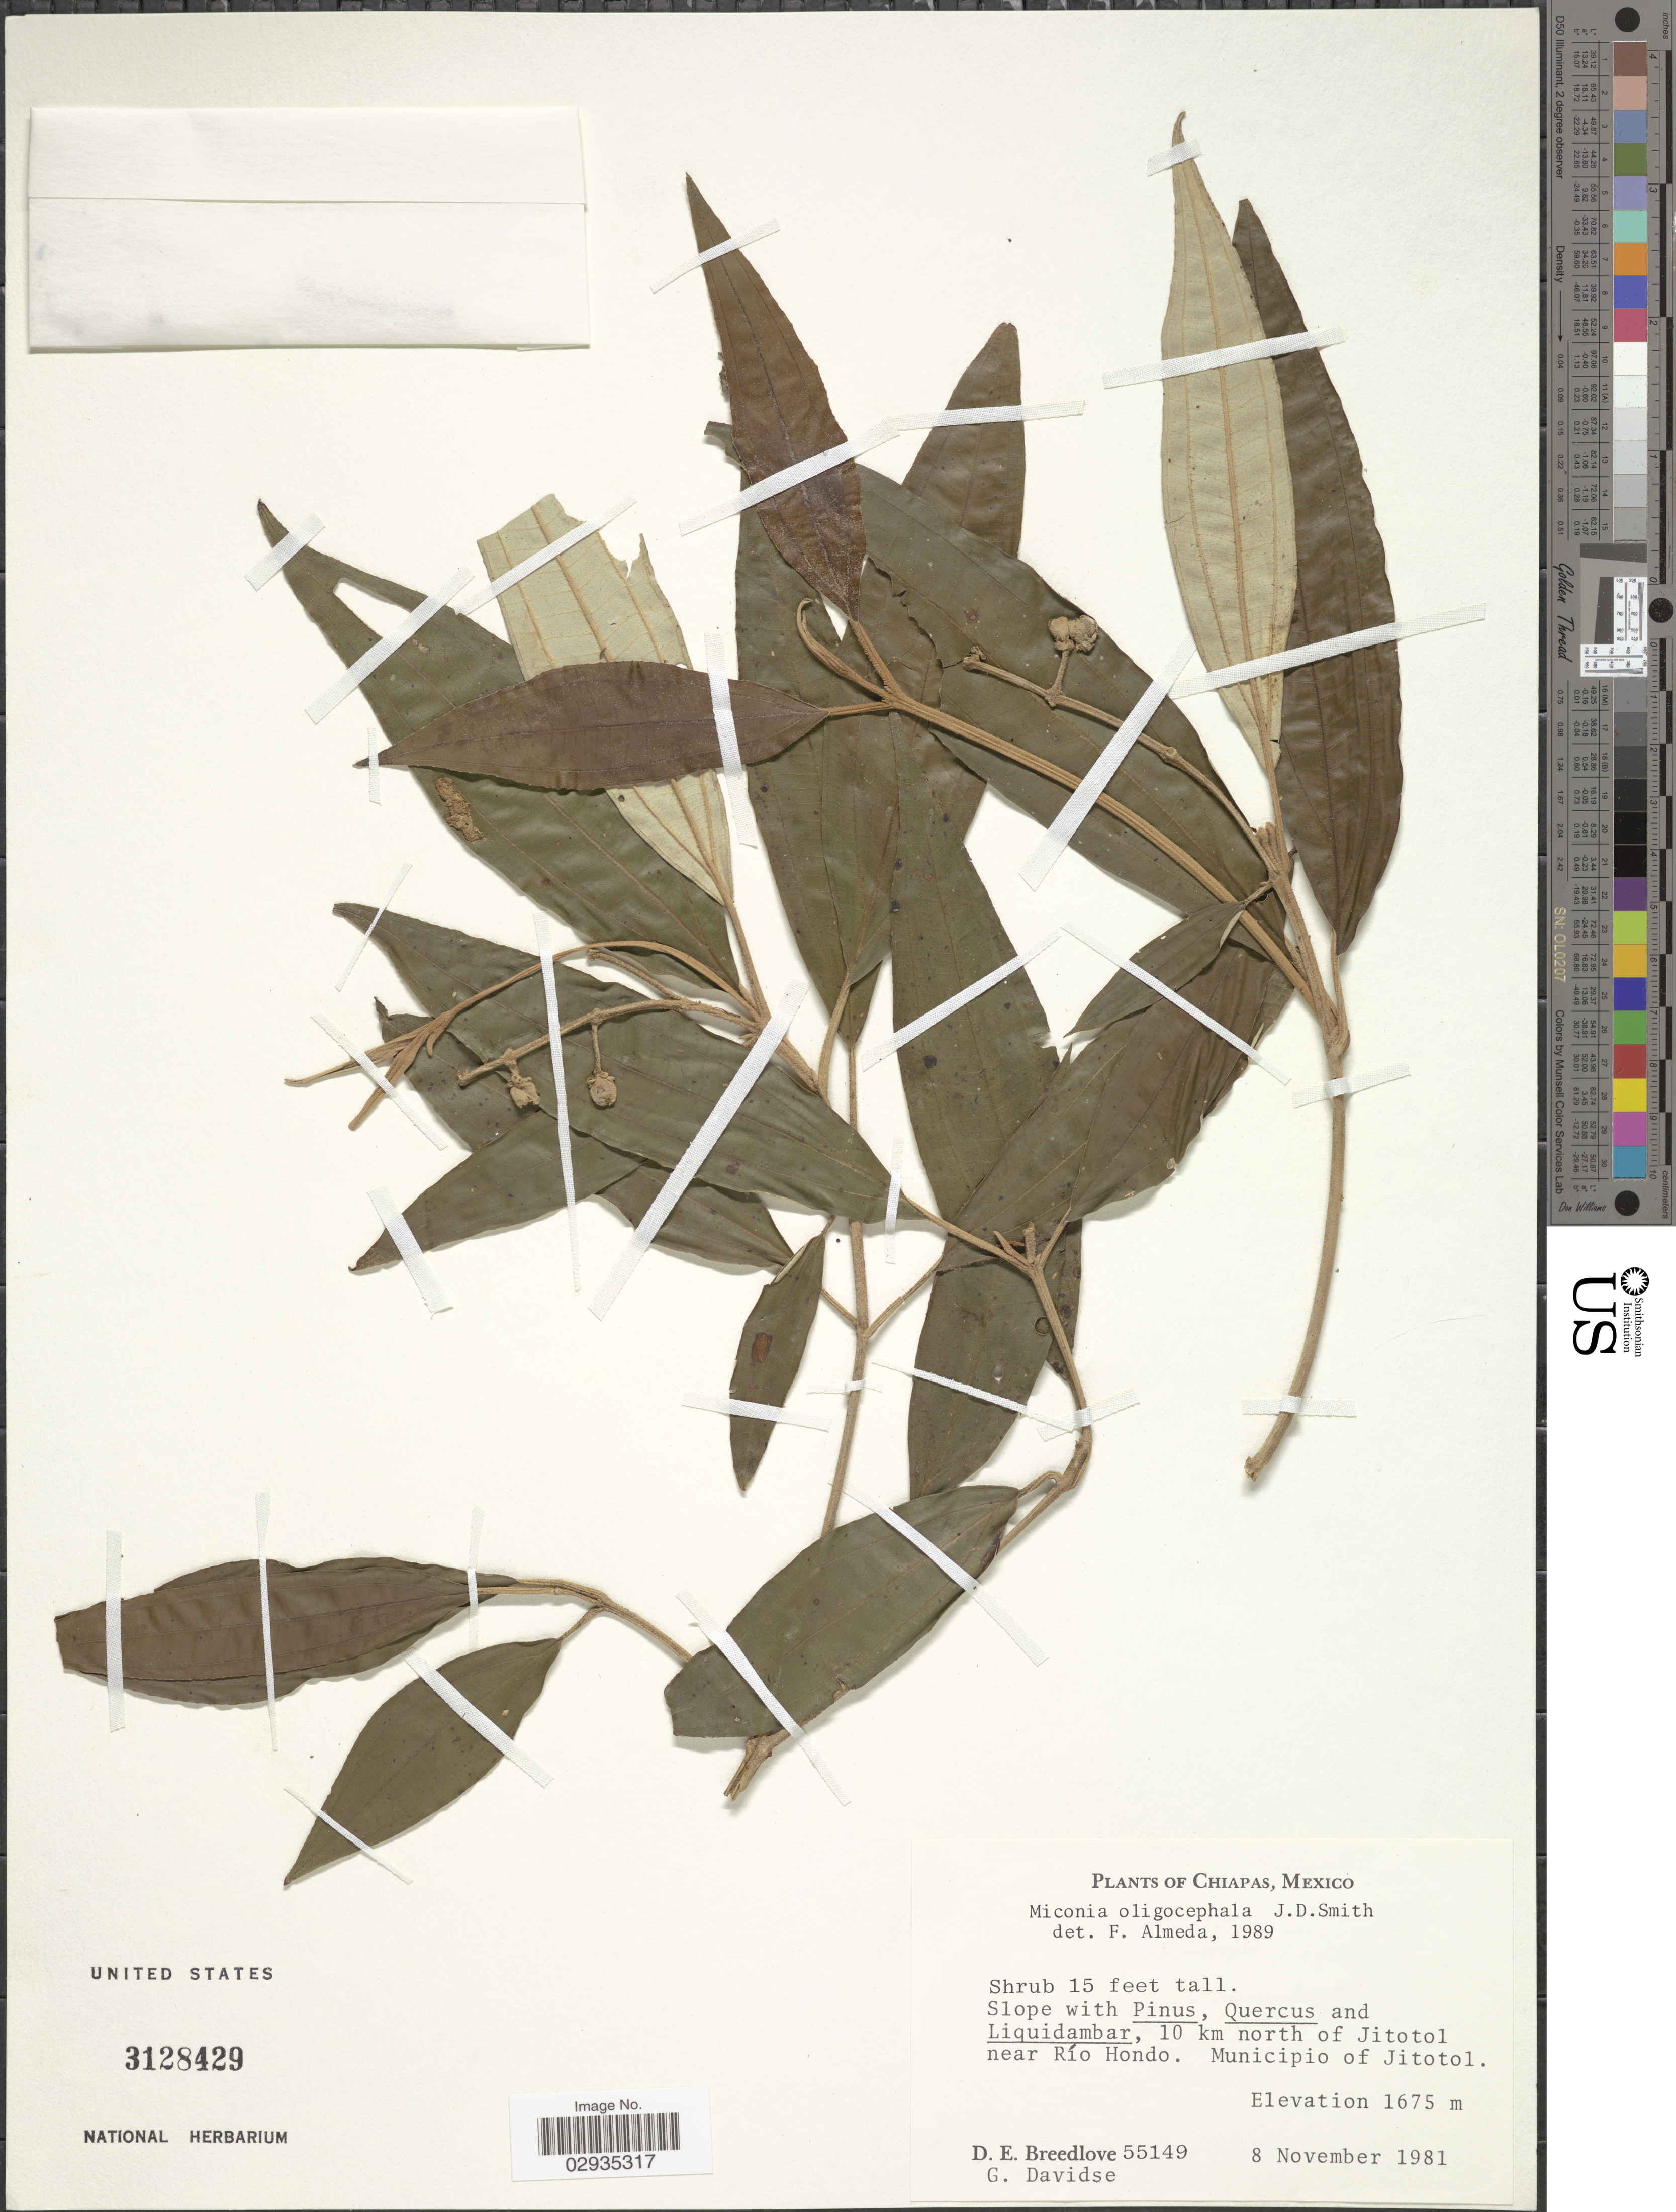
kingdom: Plantae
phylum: Tracheophyta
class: Magnoliopsida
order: Myrtales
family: Melastomataceae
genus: Miconia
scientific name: Miconia oligocephala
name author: Donn. Sm.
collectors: D. E. Breedlove & G. Davidse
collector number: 55149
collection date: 1981-11-08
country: Mexico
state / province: Chiapas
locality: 10 km north of Jitotol, near Río Hondo, Municipio of Jitotol.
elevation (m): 1675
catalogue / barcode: US 3128429